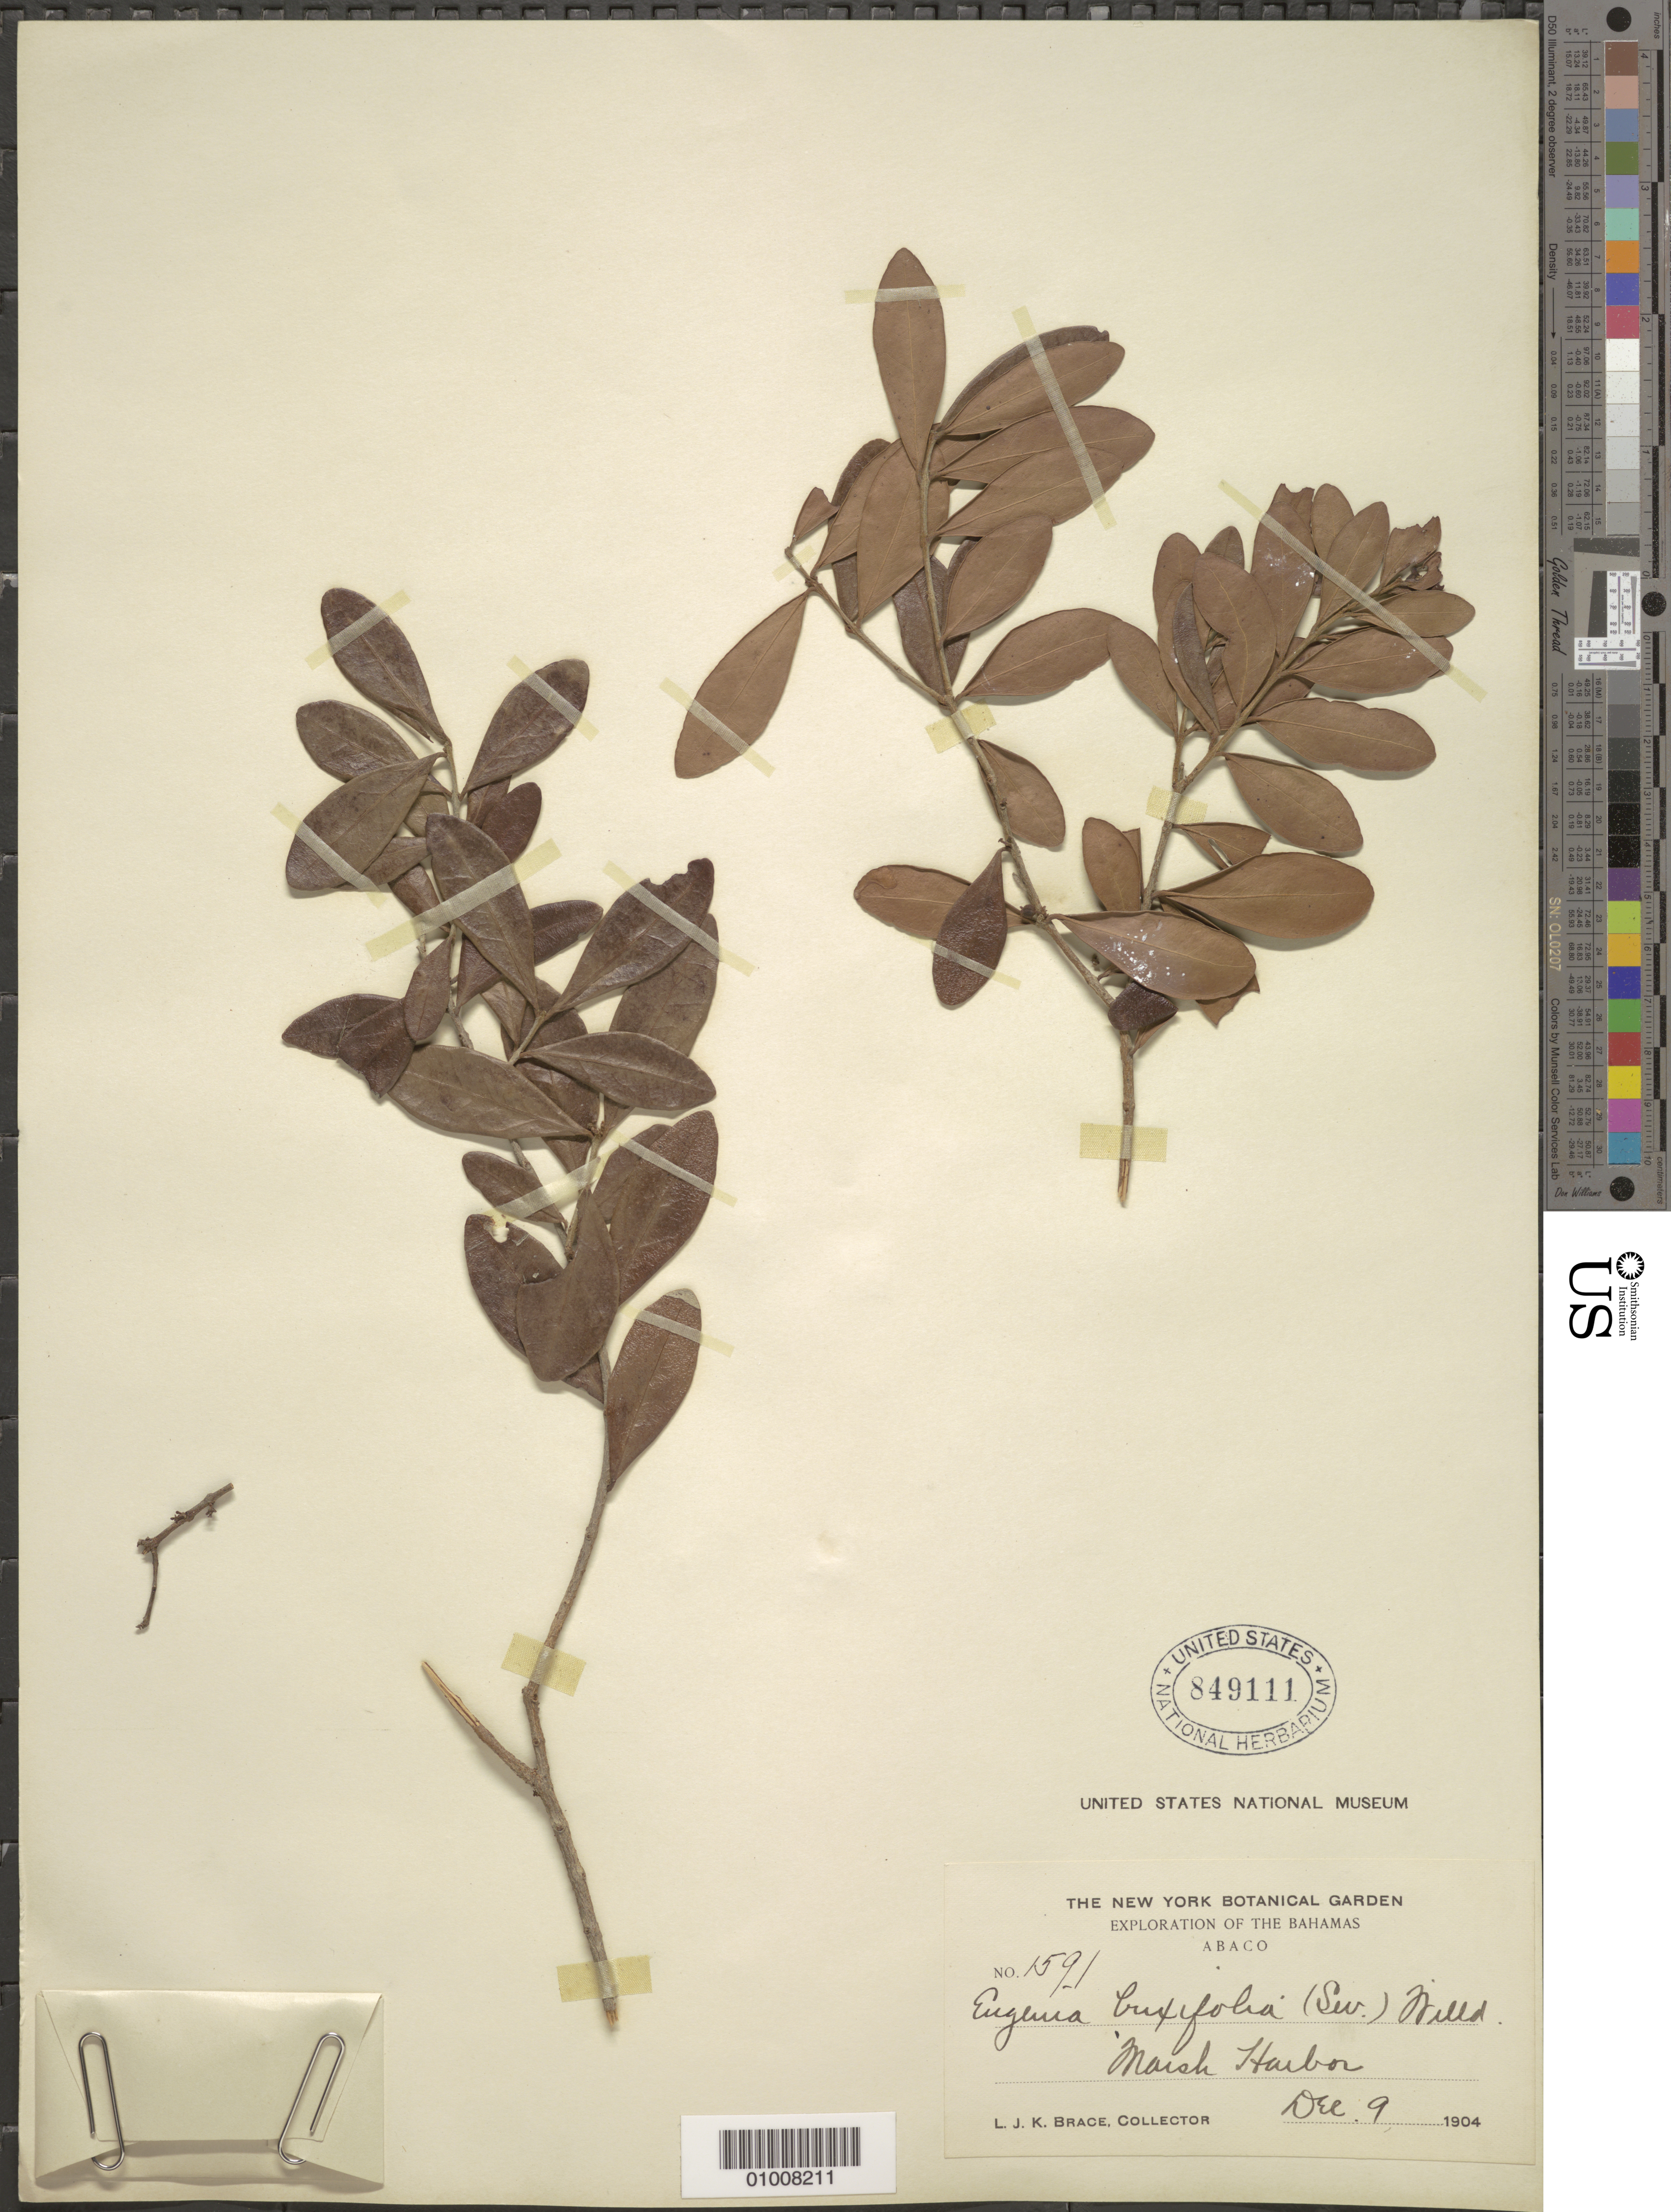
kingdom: Plantae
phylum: Tracheophyta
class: Magnoliopsida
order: Myrtales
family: Myrtaceae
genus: Eugenia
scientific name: Eugenia foetida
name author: Pers.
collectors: L. J. K. Brace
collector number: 1591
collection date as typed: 09 Dec 1904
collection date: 1904-12-09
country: Bahamas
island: Abaco I.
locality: Marsh Harbor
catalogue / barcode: US 849111